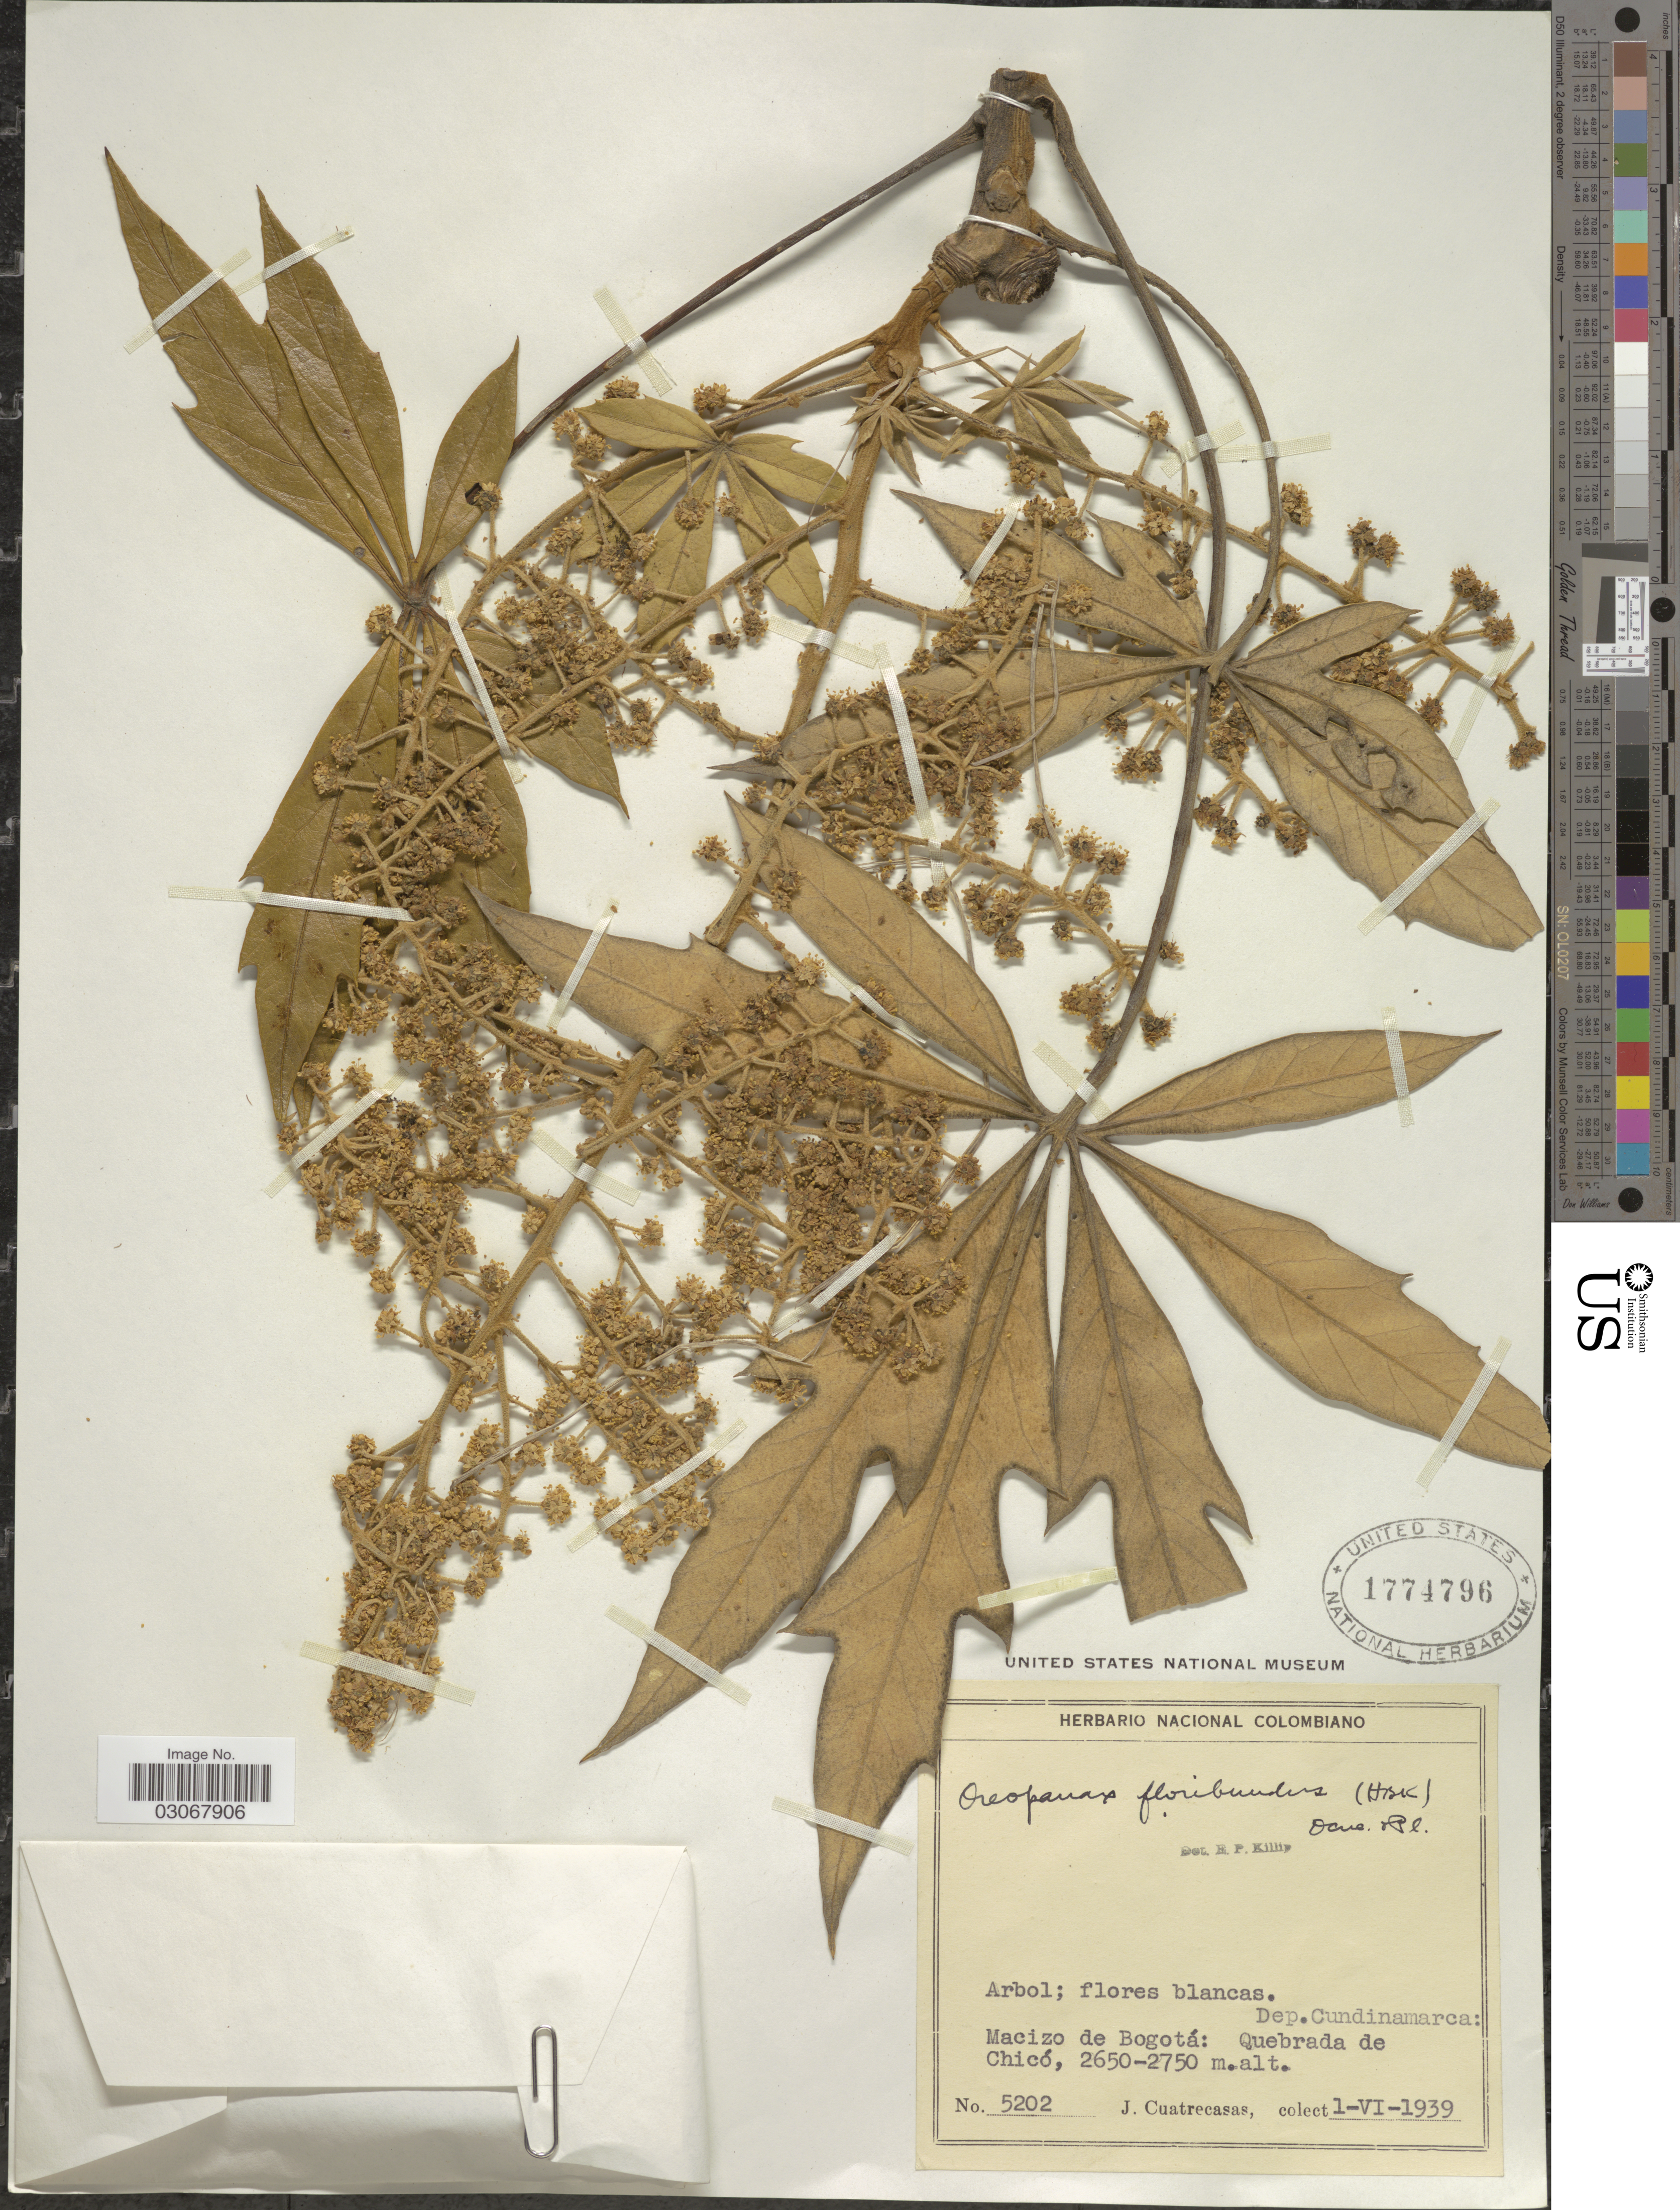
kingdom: Plantae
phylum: Tracheophyta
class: Magnoliopsida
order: Apiales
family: Araliaceae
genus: Oreopanax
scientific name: Oreopanax floribundus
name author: (Kunth) Decne. & Planch.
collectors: J. Cuatrecasas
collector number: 5202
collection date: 1939-06-01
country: Colombia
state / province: Cundinamarca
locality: Dep. Cundinamarca: Macizo de Bogotá: Quebrada de Chicó.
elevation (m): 2650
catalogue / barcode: US 1774796